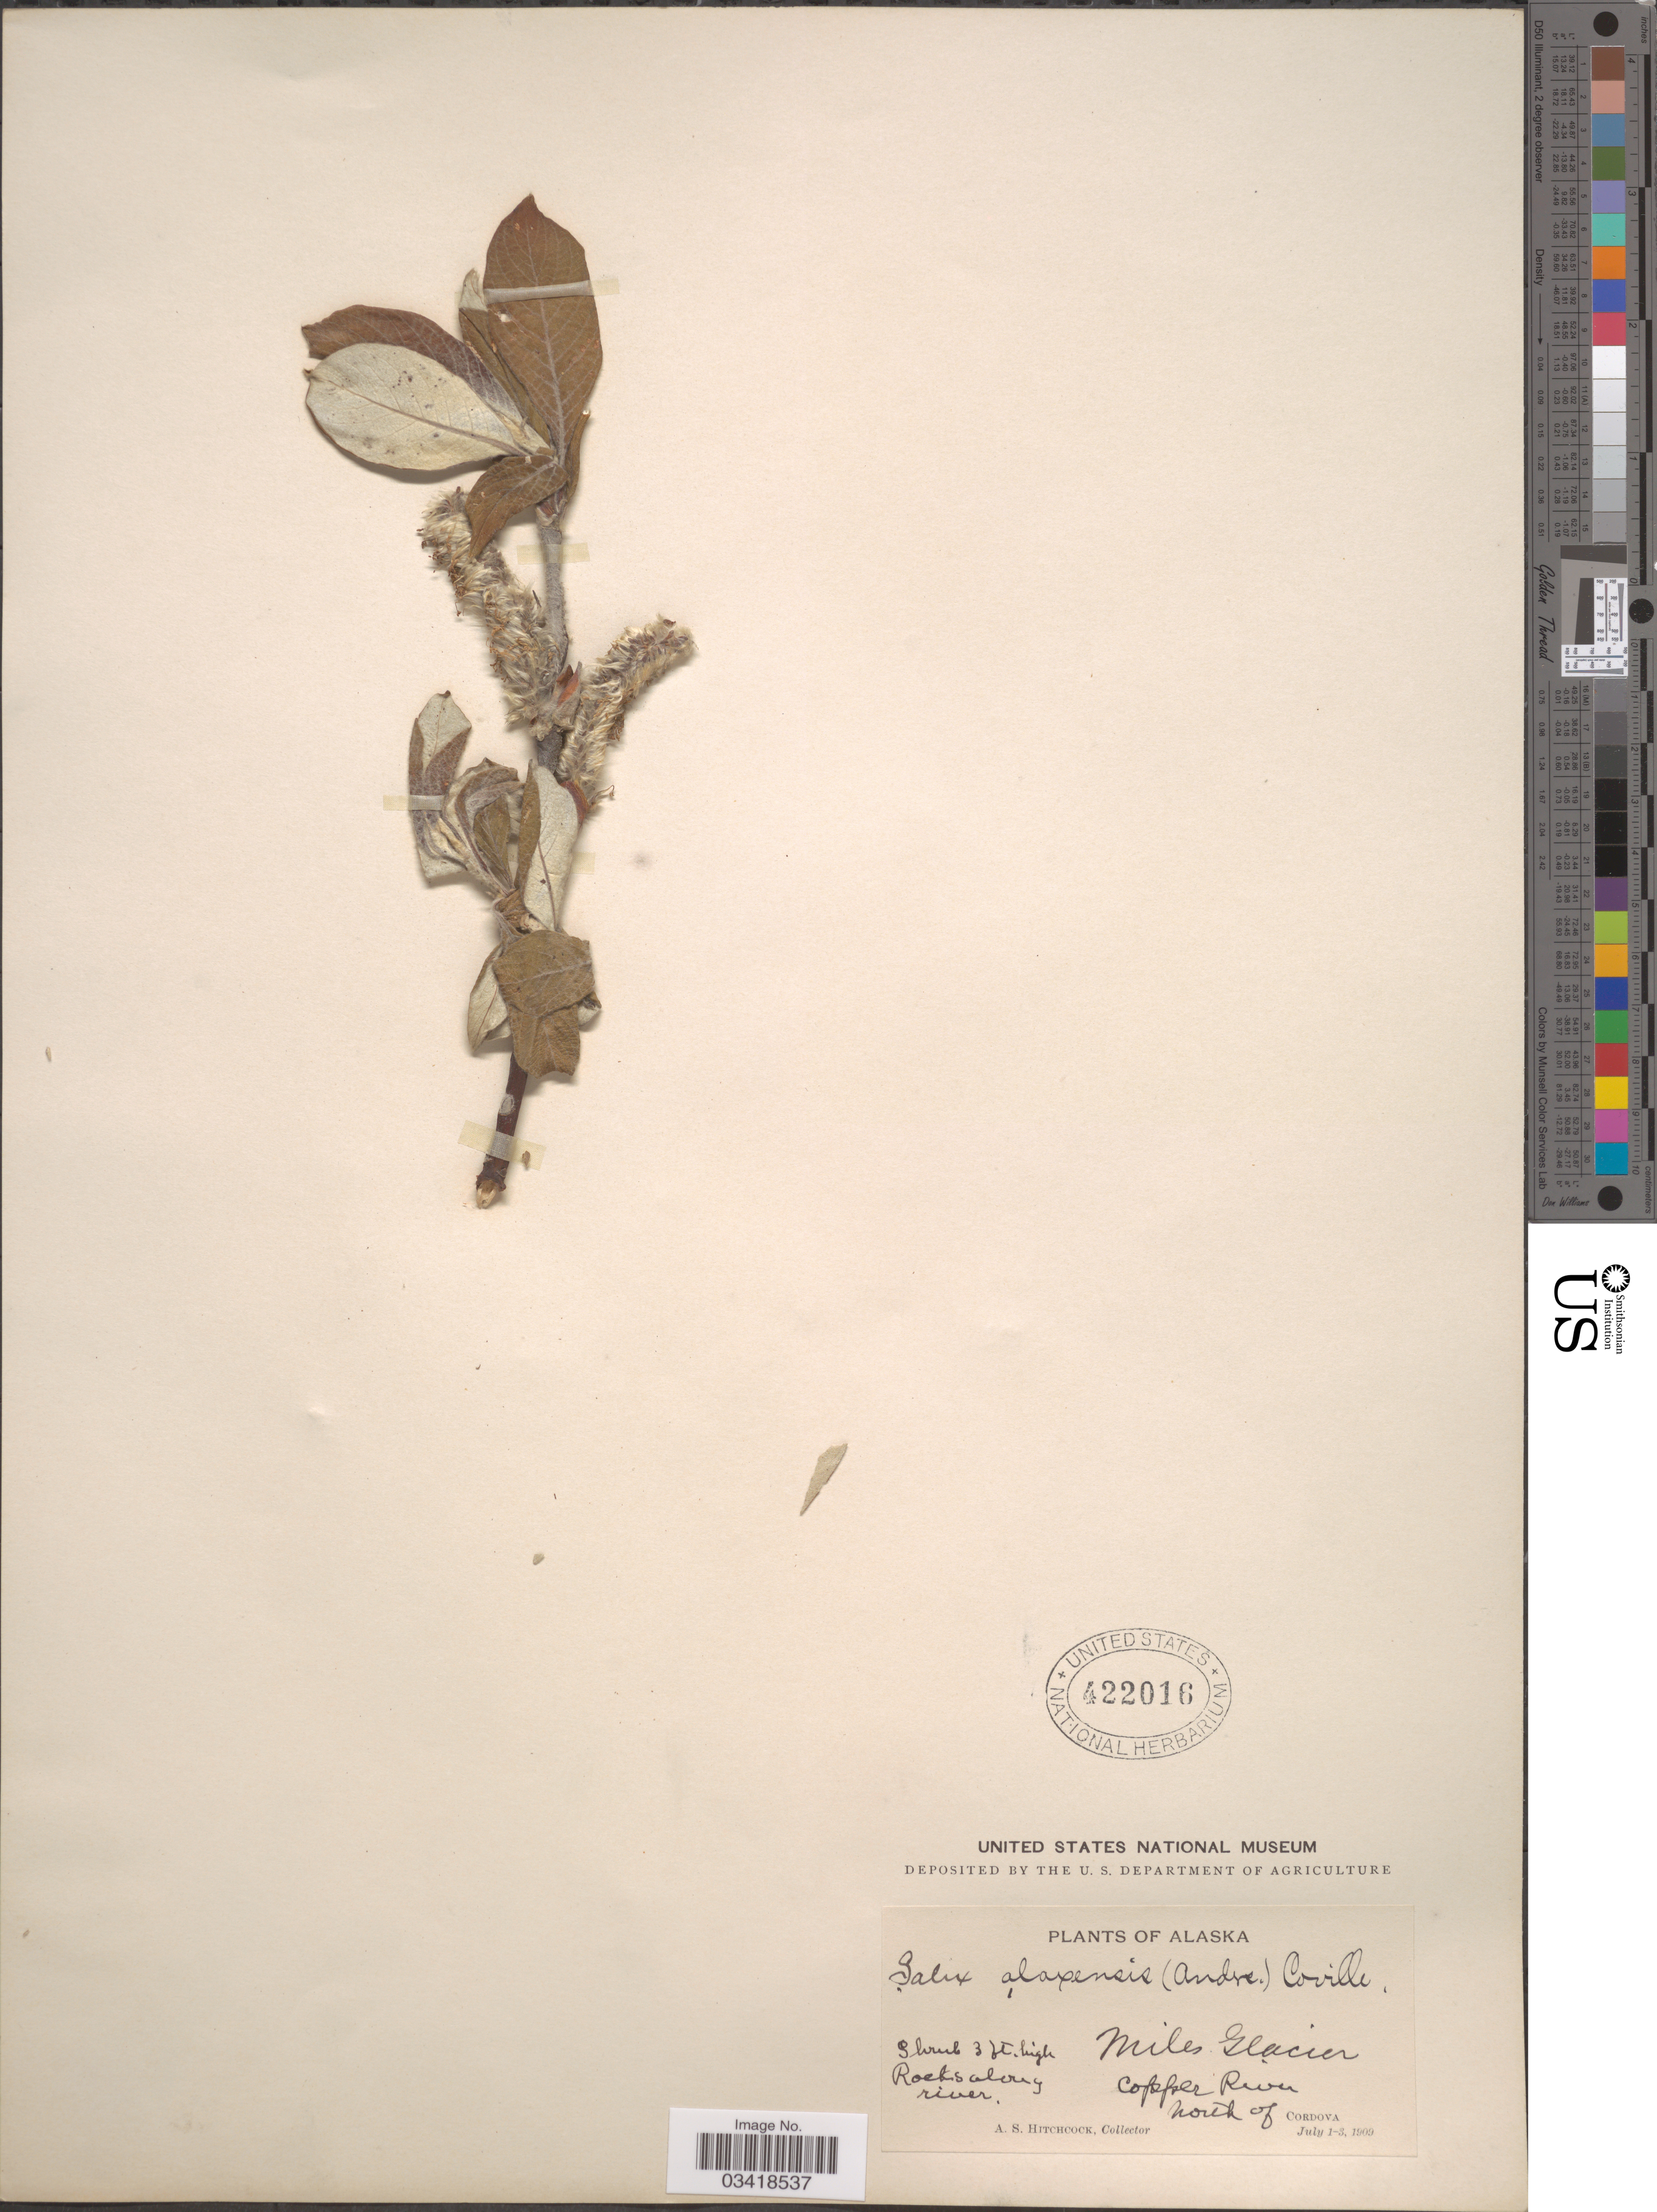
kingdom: Plantae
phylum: Tracheophyta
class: Magnoliopsida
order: Malpighiales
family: Salicaceae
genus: Salix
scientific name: Salix alaxensis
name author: (Andersson) Coville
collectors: A. S. Hitchcock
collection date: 1909-07-01/1909-07-03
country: United States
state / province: Alaska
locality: Rocks along river. Miles Glacier Copper River North of Cordova.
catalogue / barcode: US 422016